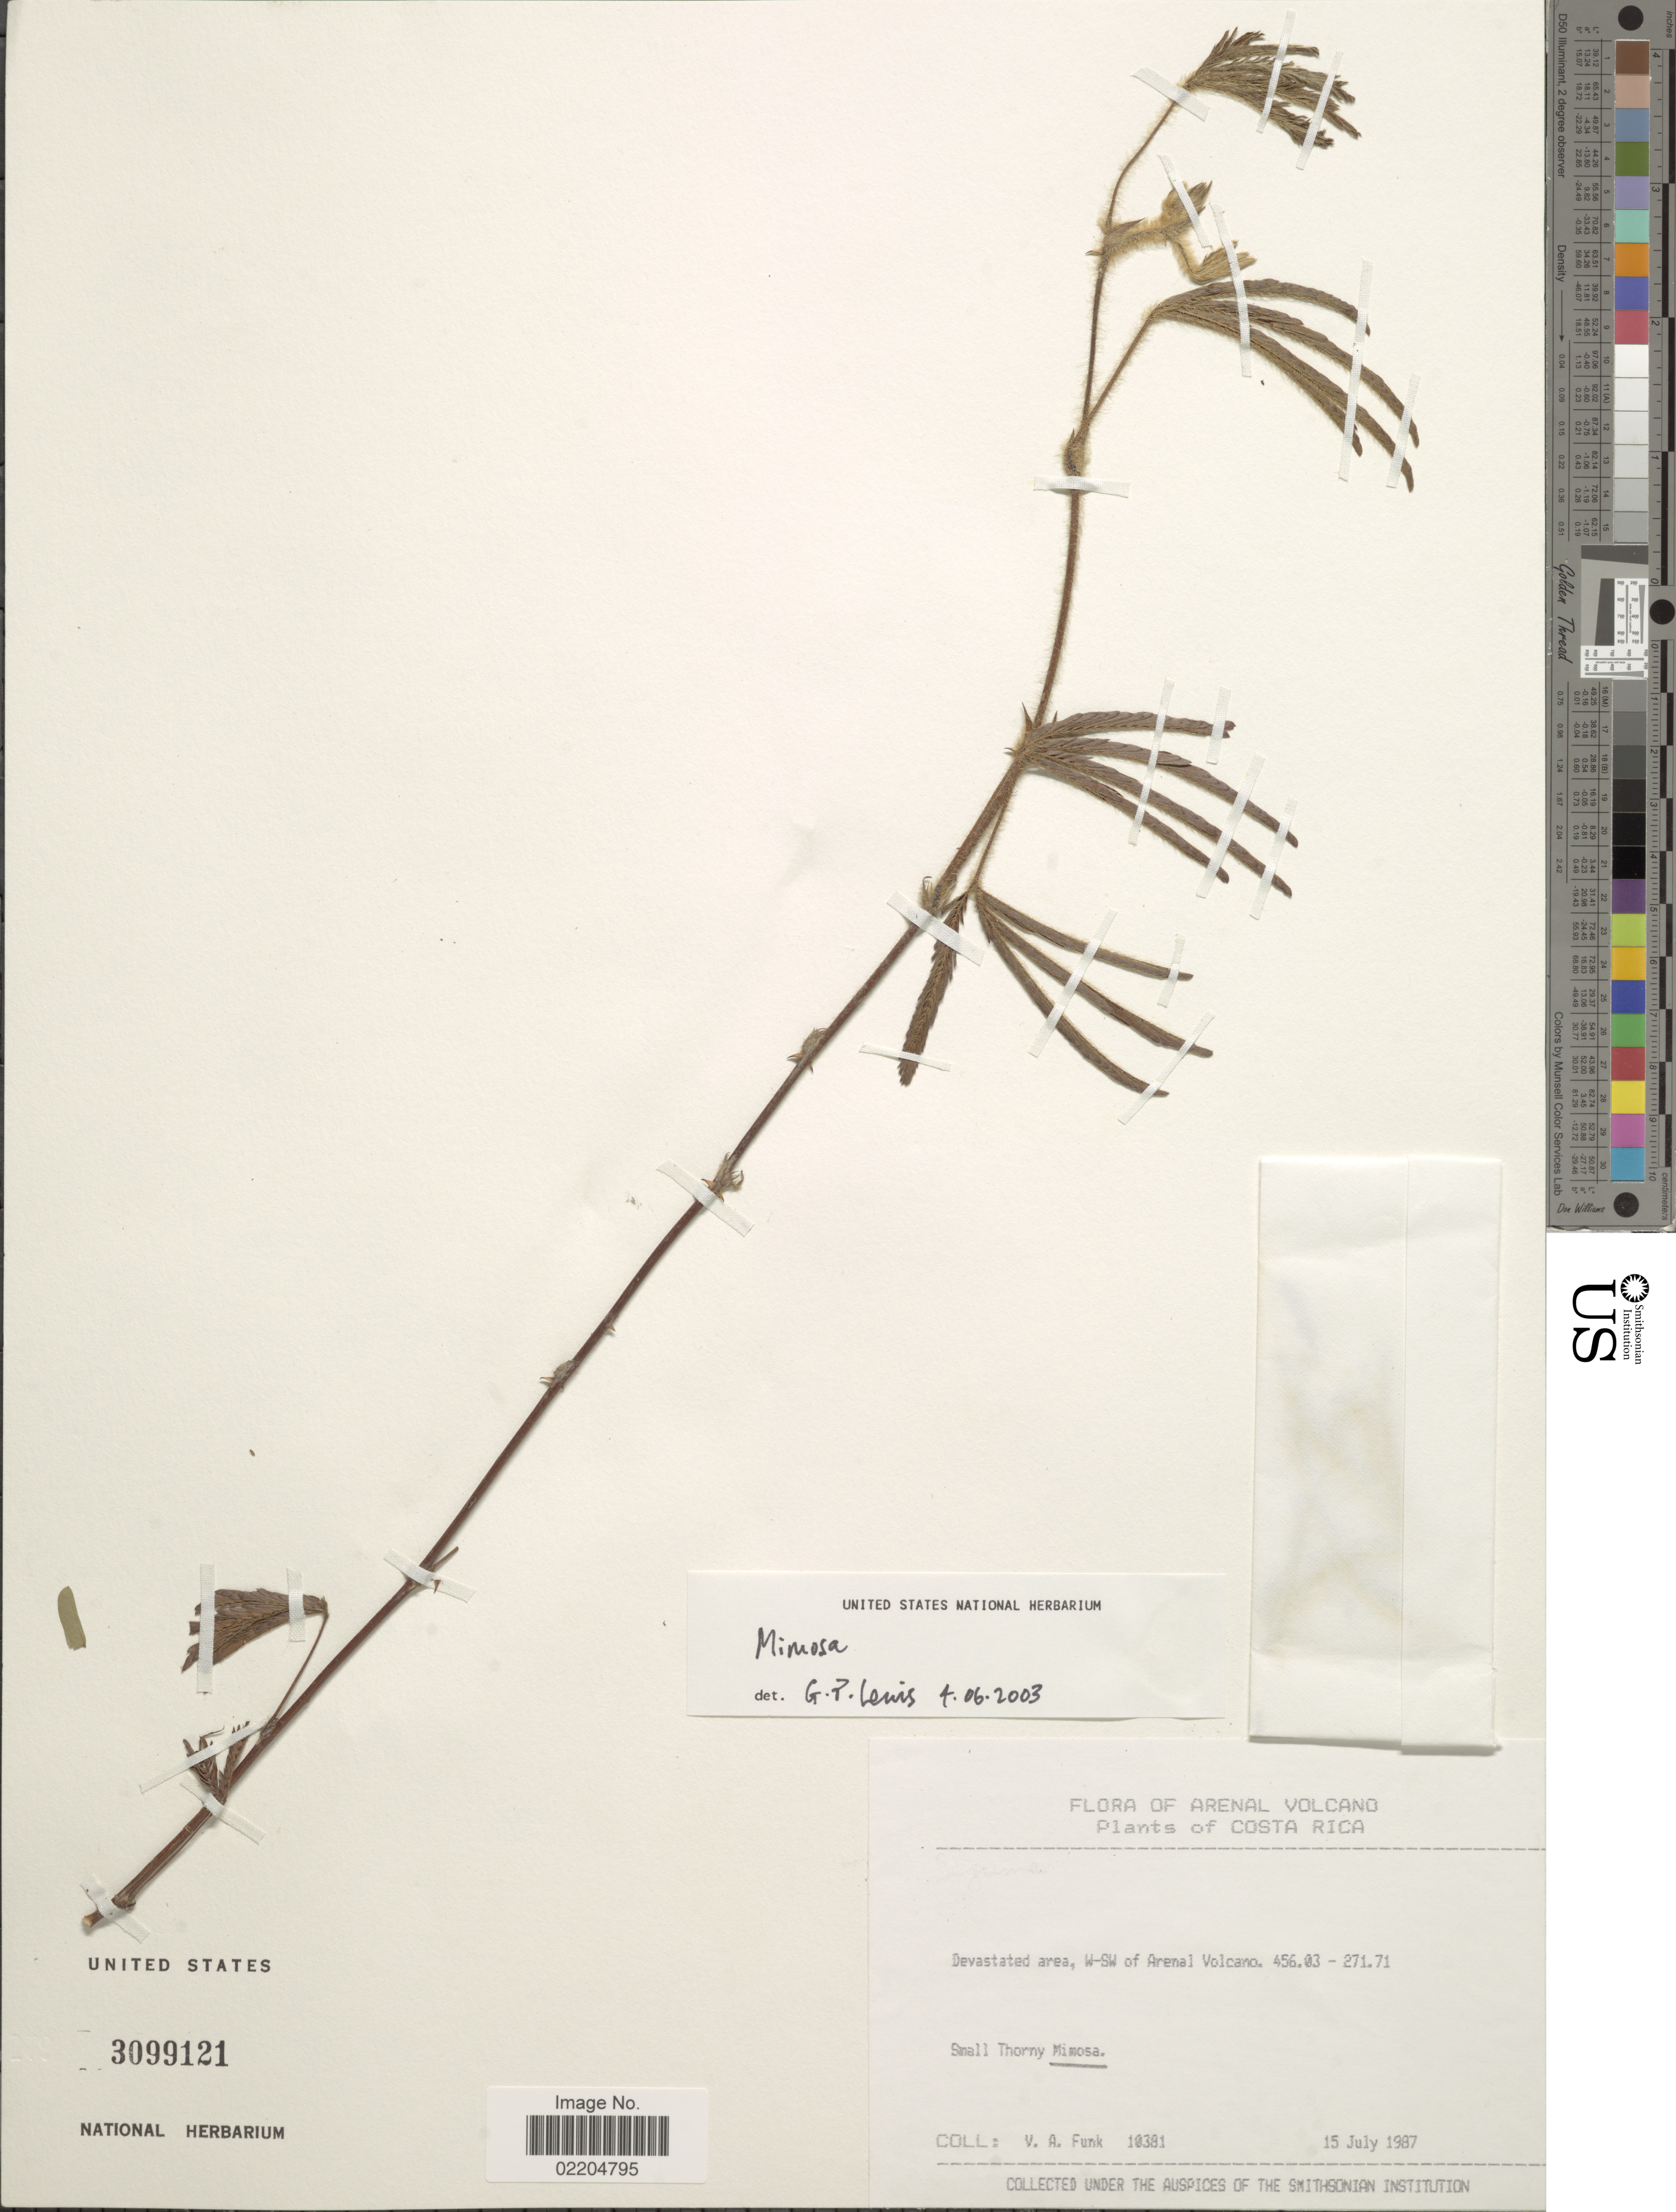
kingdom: Plantae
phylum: Tracheophyta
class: Magnoliopsida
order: Fabales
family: Fabaceae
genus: Mimosa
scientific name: Mimosa sp.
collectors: V. Funk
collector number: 10381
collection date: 1987-07-15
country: Costa Rica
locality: Arenal Volcano, Costa Rica. Devastated area, W-SW of Arenal Volcano, 456.03 - 271.71.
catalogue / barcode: US 3099121